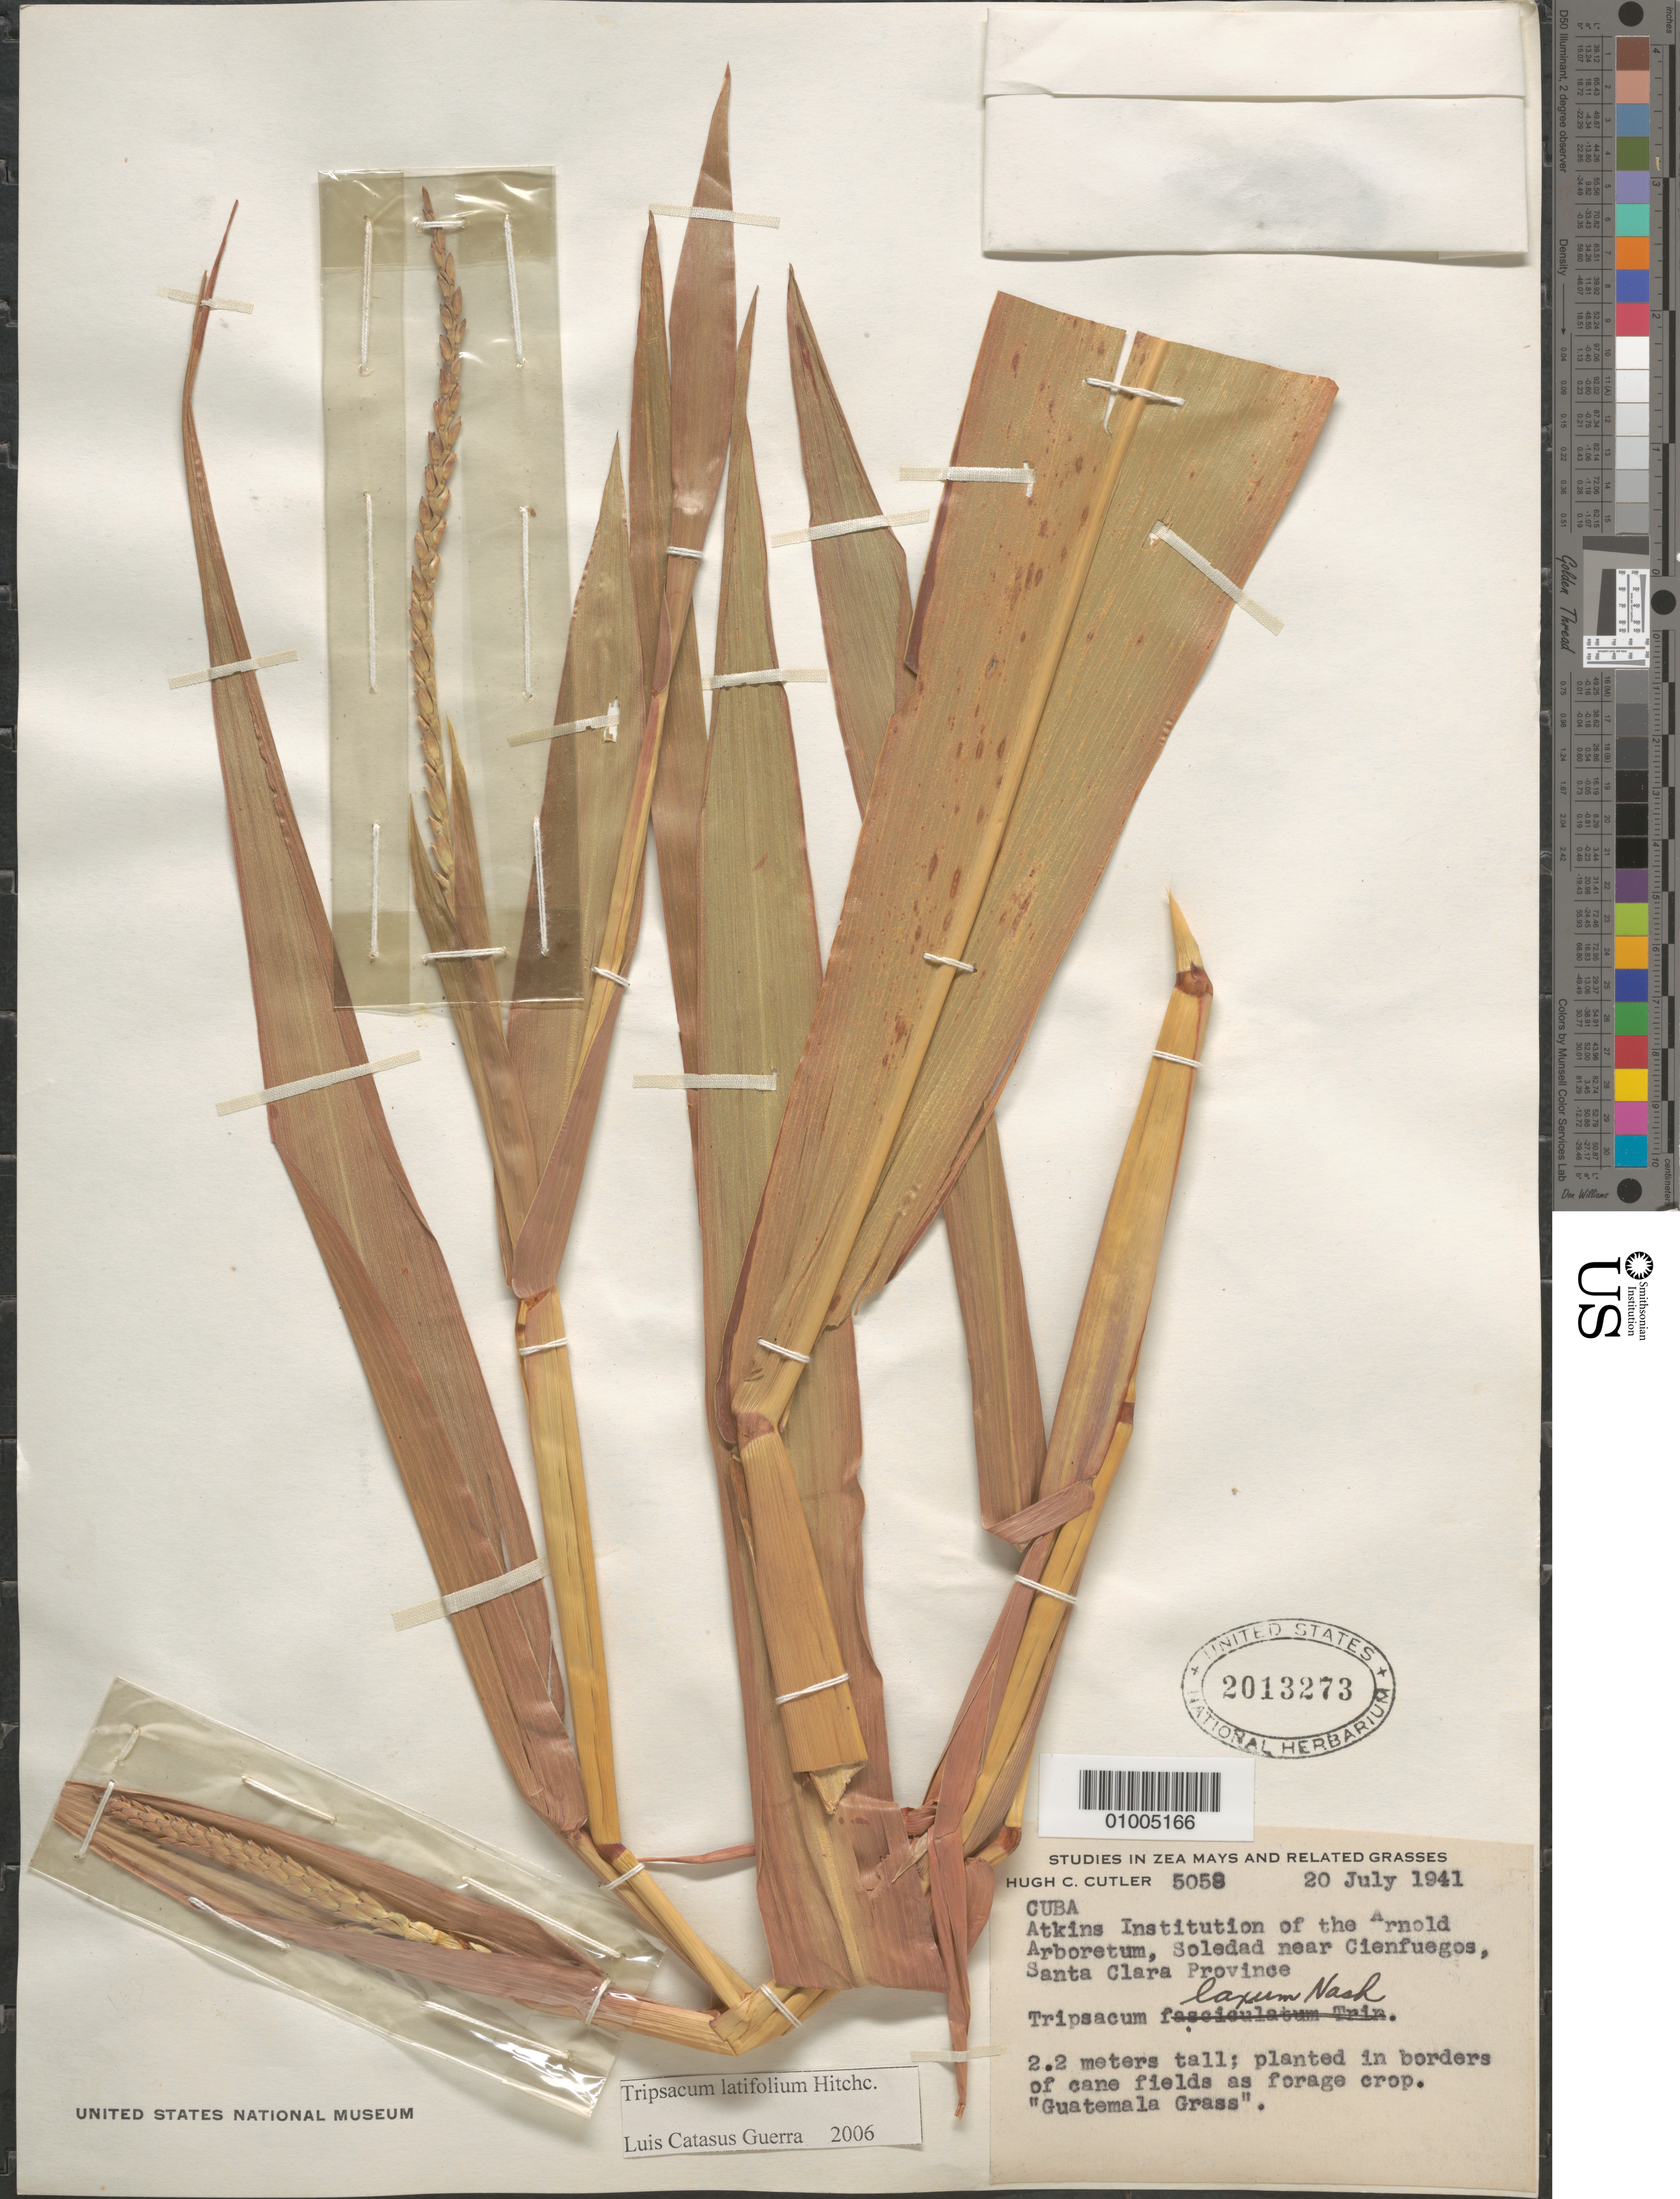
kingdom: Plantae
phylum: Tracheophyta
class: Liliopsida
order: Poales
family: Poaceae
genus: Tripsacum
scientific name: Tripsacum latifolium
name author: Hitchc.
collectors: H. C. Cutler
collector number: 5058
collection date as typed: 20 Jul 1941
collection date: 1941-07-20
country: Cuba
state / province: Cienfuegos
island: Cuba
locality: Atkins Institution of the Arnold Aroboretum, Soledad near Cienfuegos, Santa Clara Province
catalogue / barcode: US 2013273